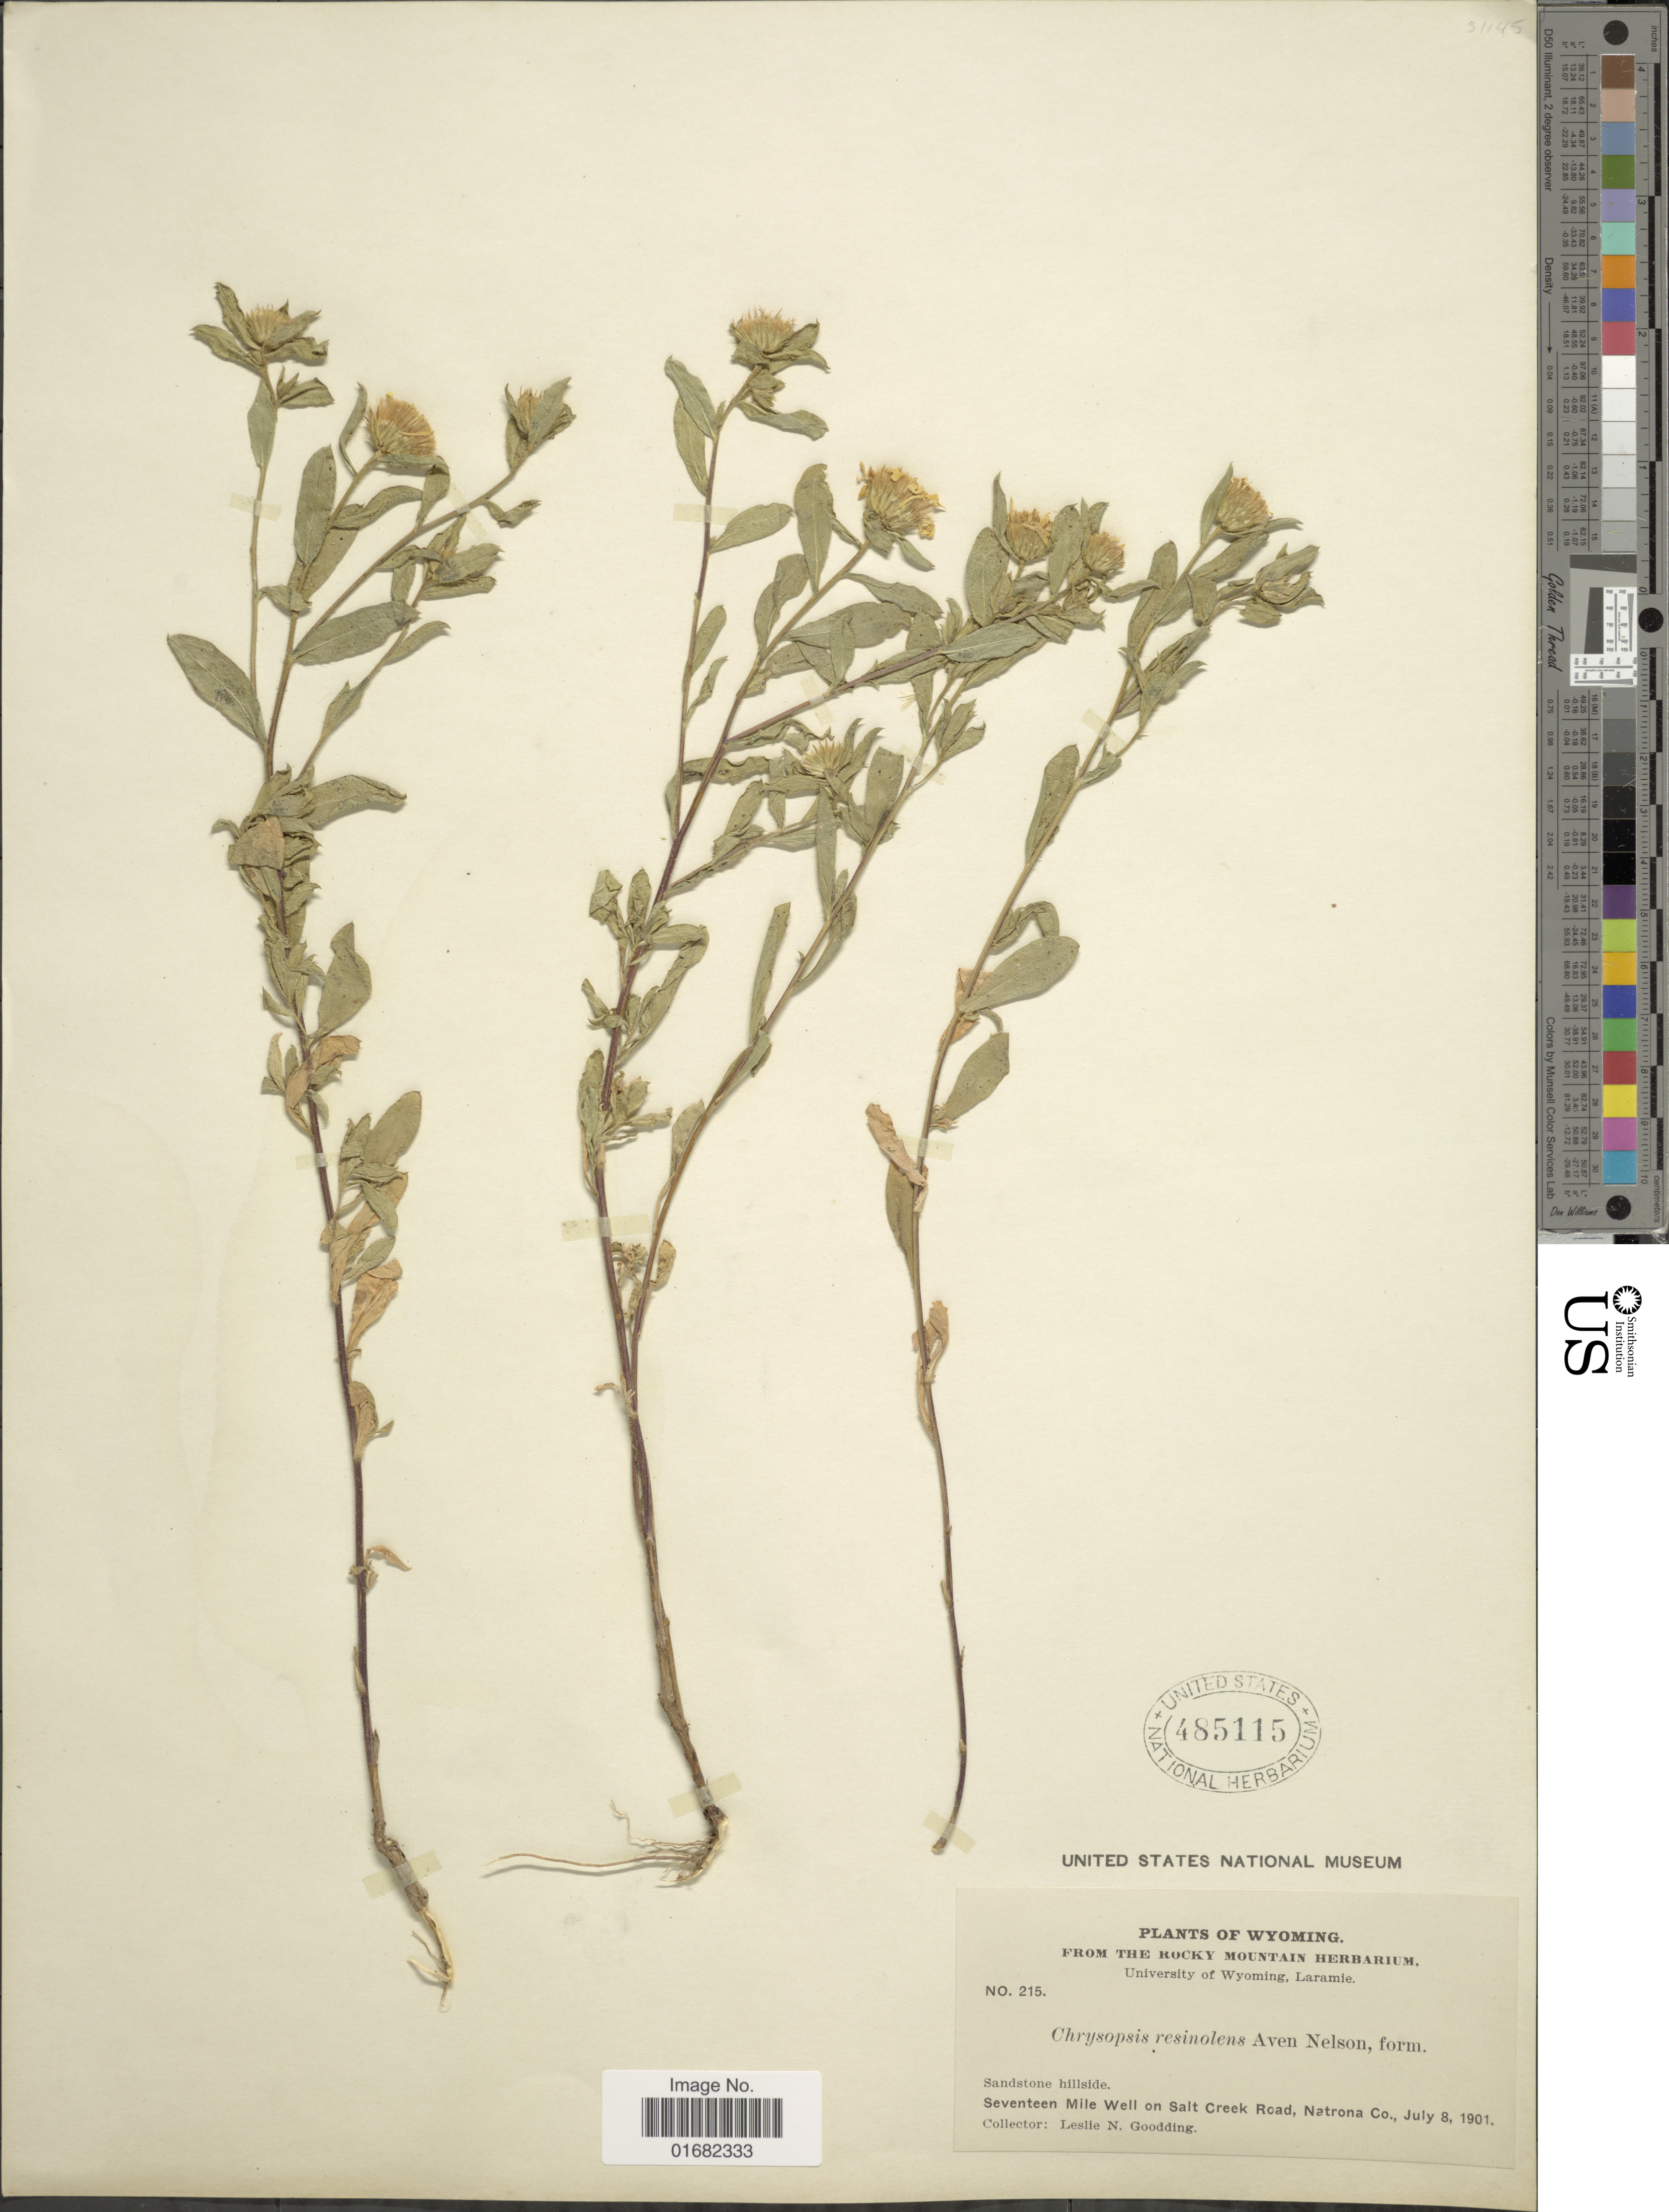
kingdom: Plantae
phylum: Tracheophyta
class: Magnoliopsida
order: Asterales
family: Asteraceae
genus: Heterotheca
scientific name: Heterotheca fulcrata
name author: (Greene) Shinners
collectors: L. N. Goodding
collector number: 215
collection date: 1901-07-08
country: United States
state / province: Wyoming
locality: Seventeen Mile Well on Salt Creek Road, Natrona Co.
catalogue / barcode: US 485115